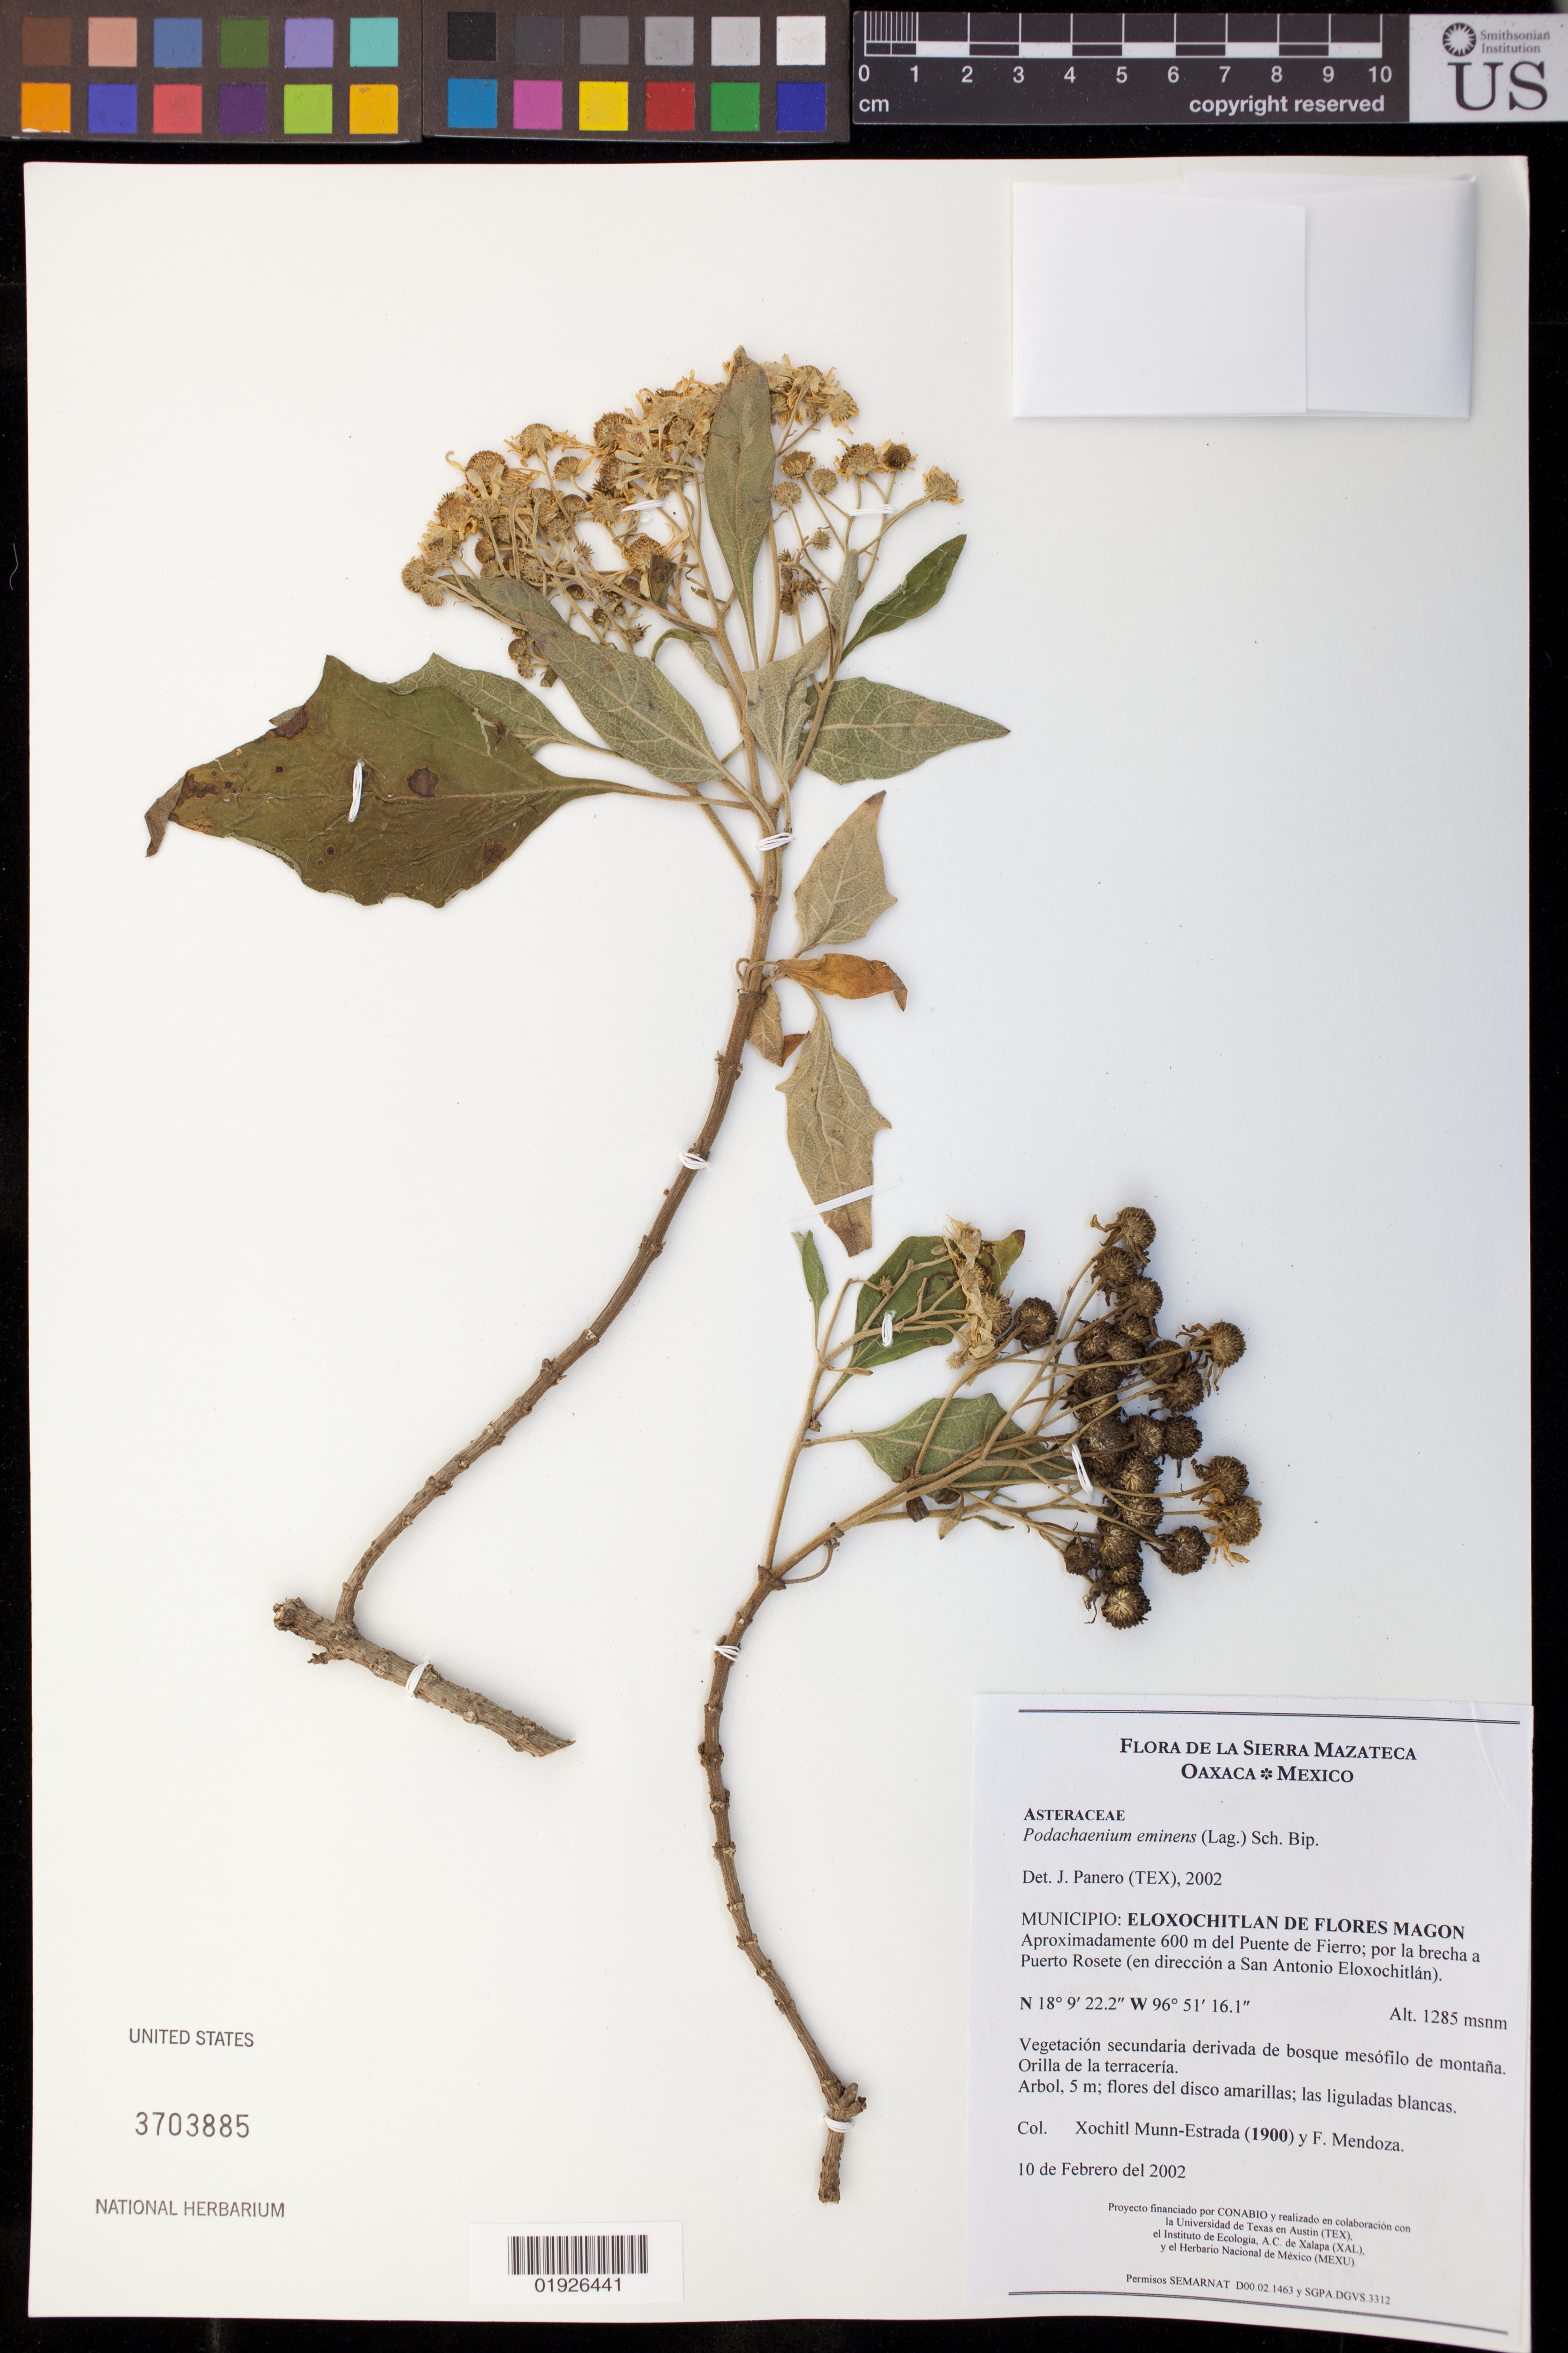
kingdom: Plantae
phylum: Tracheophyta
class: Magnoliopsida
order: Asterales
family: Asteraceae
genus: Podachaenium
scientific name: Podachaenium eminens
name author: (Lag.) Sch. Bip. ex Sch. Bip.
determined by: Panero, J. L.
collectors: X. Munn-Estrada & F. Mendoza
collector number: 1900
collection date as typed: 10 de Febrero del 2002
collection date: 2002-02-10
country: Mexico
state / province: Oaxaca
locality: Municipio: Eloxochitlan de Flores Magon, aproximadamente 600 m del Puente de Fierro; por la brecha a Puerto Rosete (en direccion a San Antonio Eloxochitlan).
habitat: Vegetacion secundaria derivada de bosque mesofilo de montana. Orilla de la terraceria.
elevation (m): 1285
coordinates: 18 9 22.2 N, 96 51 16.1 W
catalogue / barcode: US 3703885